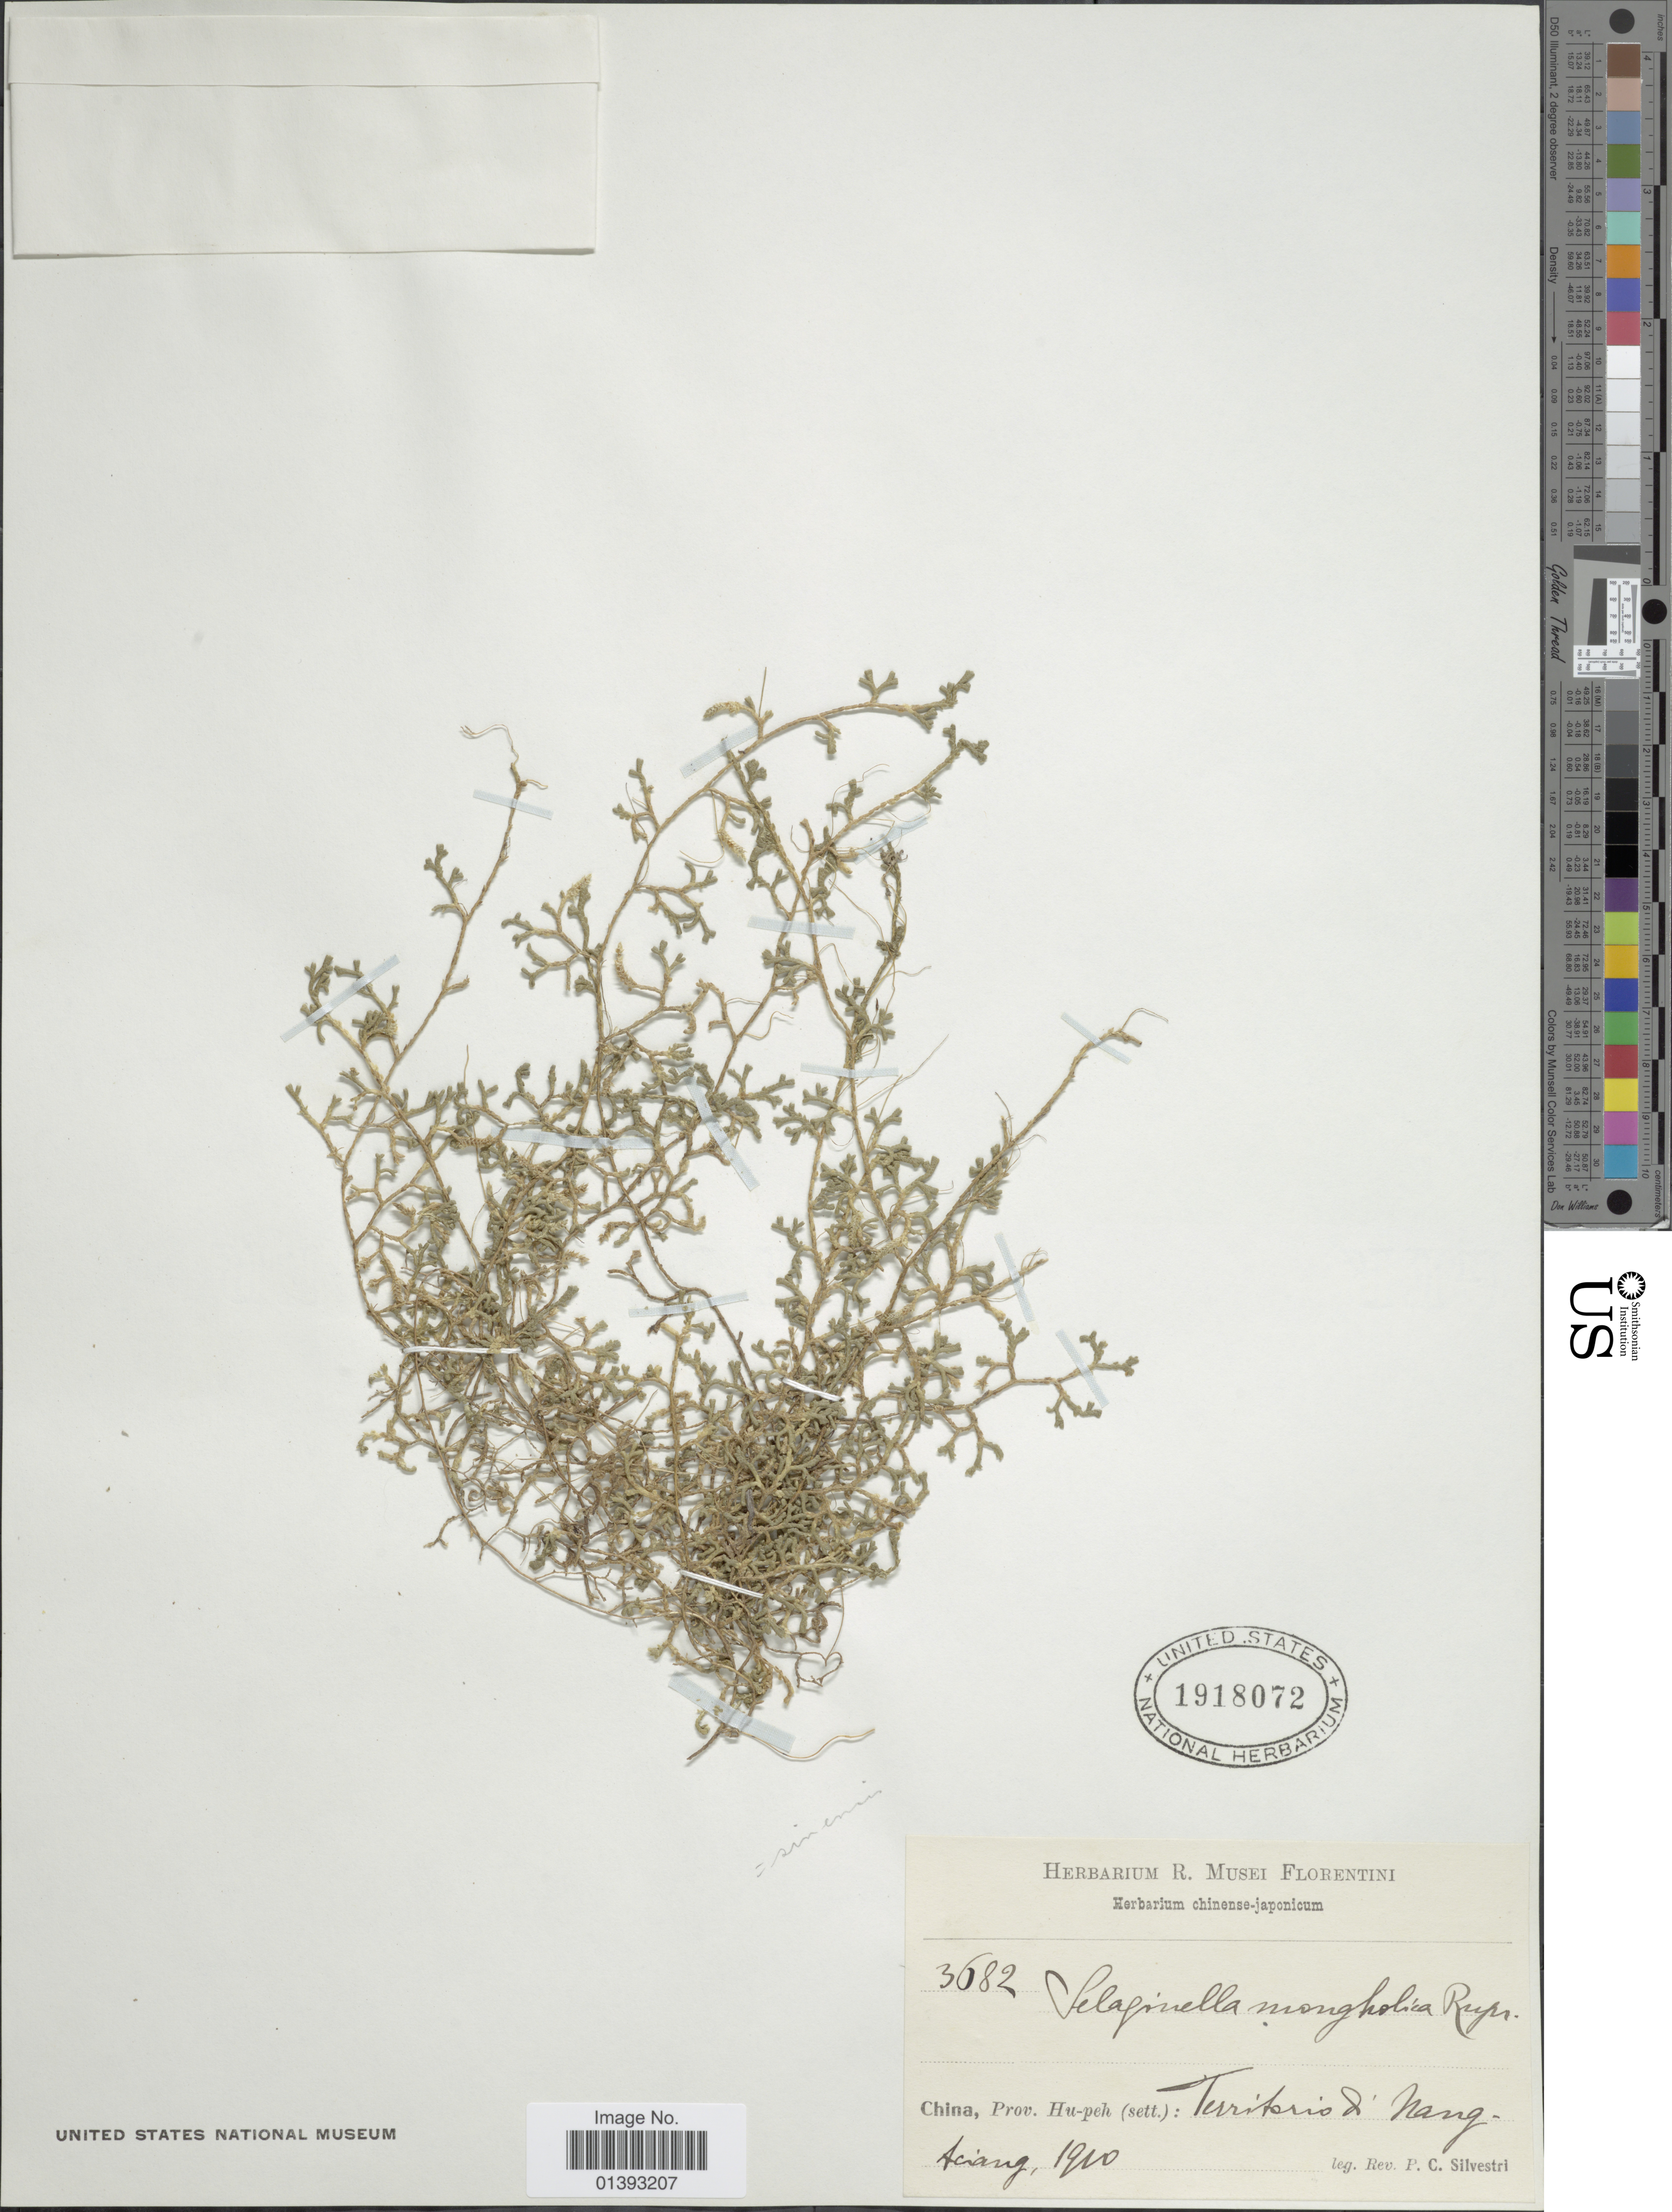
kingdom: Plantae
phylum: Tracheophyta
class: Lycopodiopsida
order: Selaginellales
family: Selaginellaceae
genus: Selaginella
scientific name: Selaginella sinensis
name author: (Desv.) Spring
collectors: P. Silvestri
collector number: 3682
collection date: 1910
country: China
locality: Prov. Hu-peh(sett.): Terrikrio d'Nang [interpreted]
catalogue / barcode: US 1918072